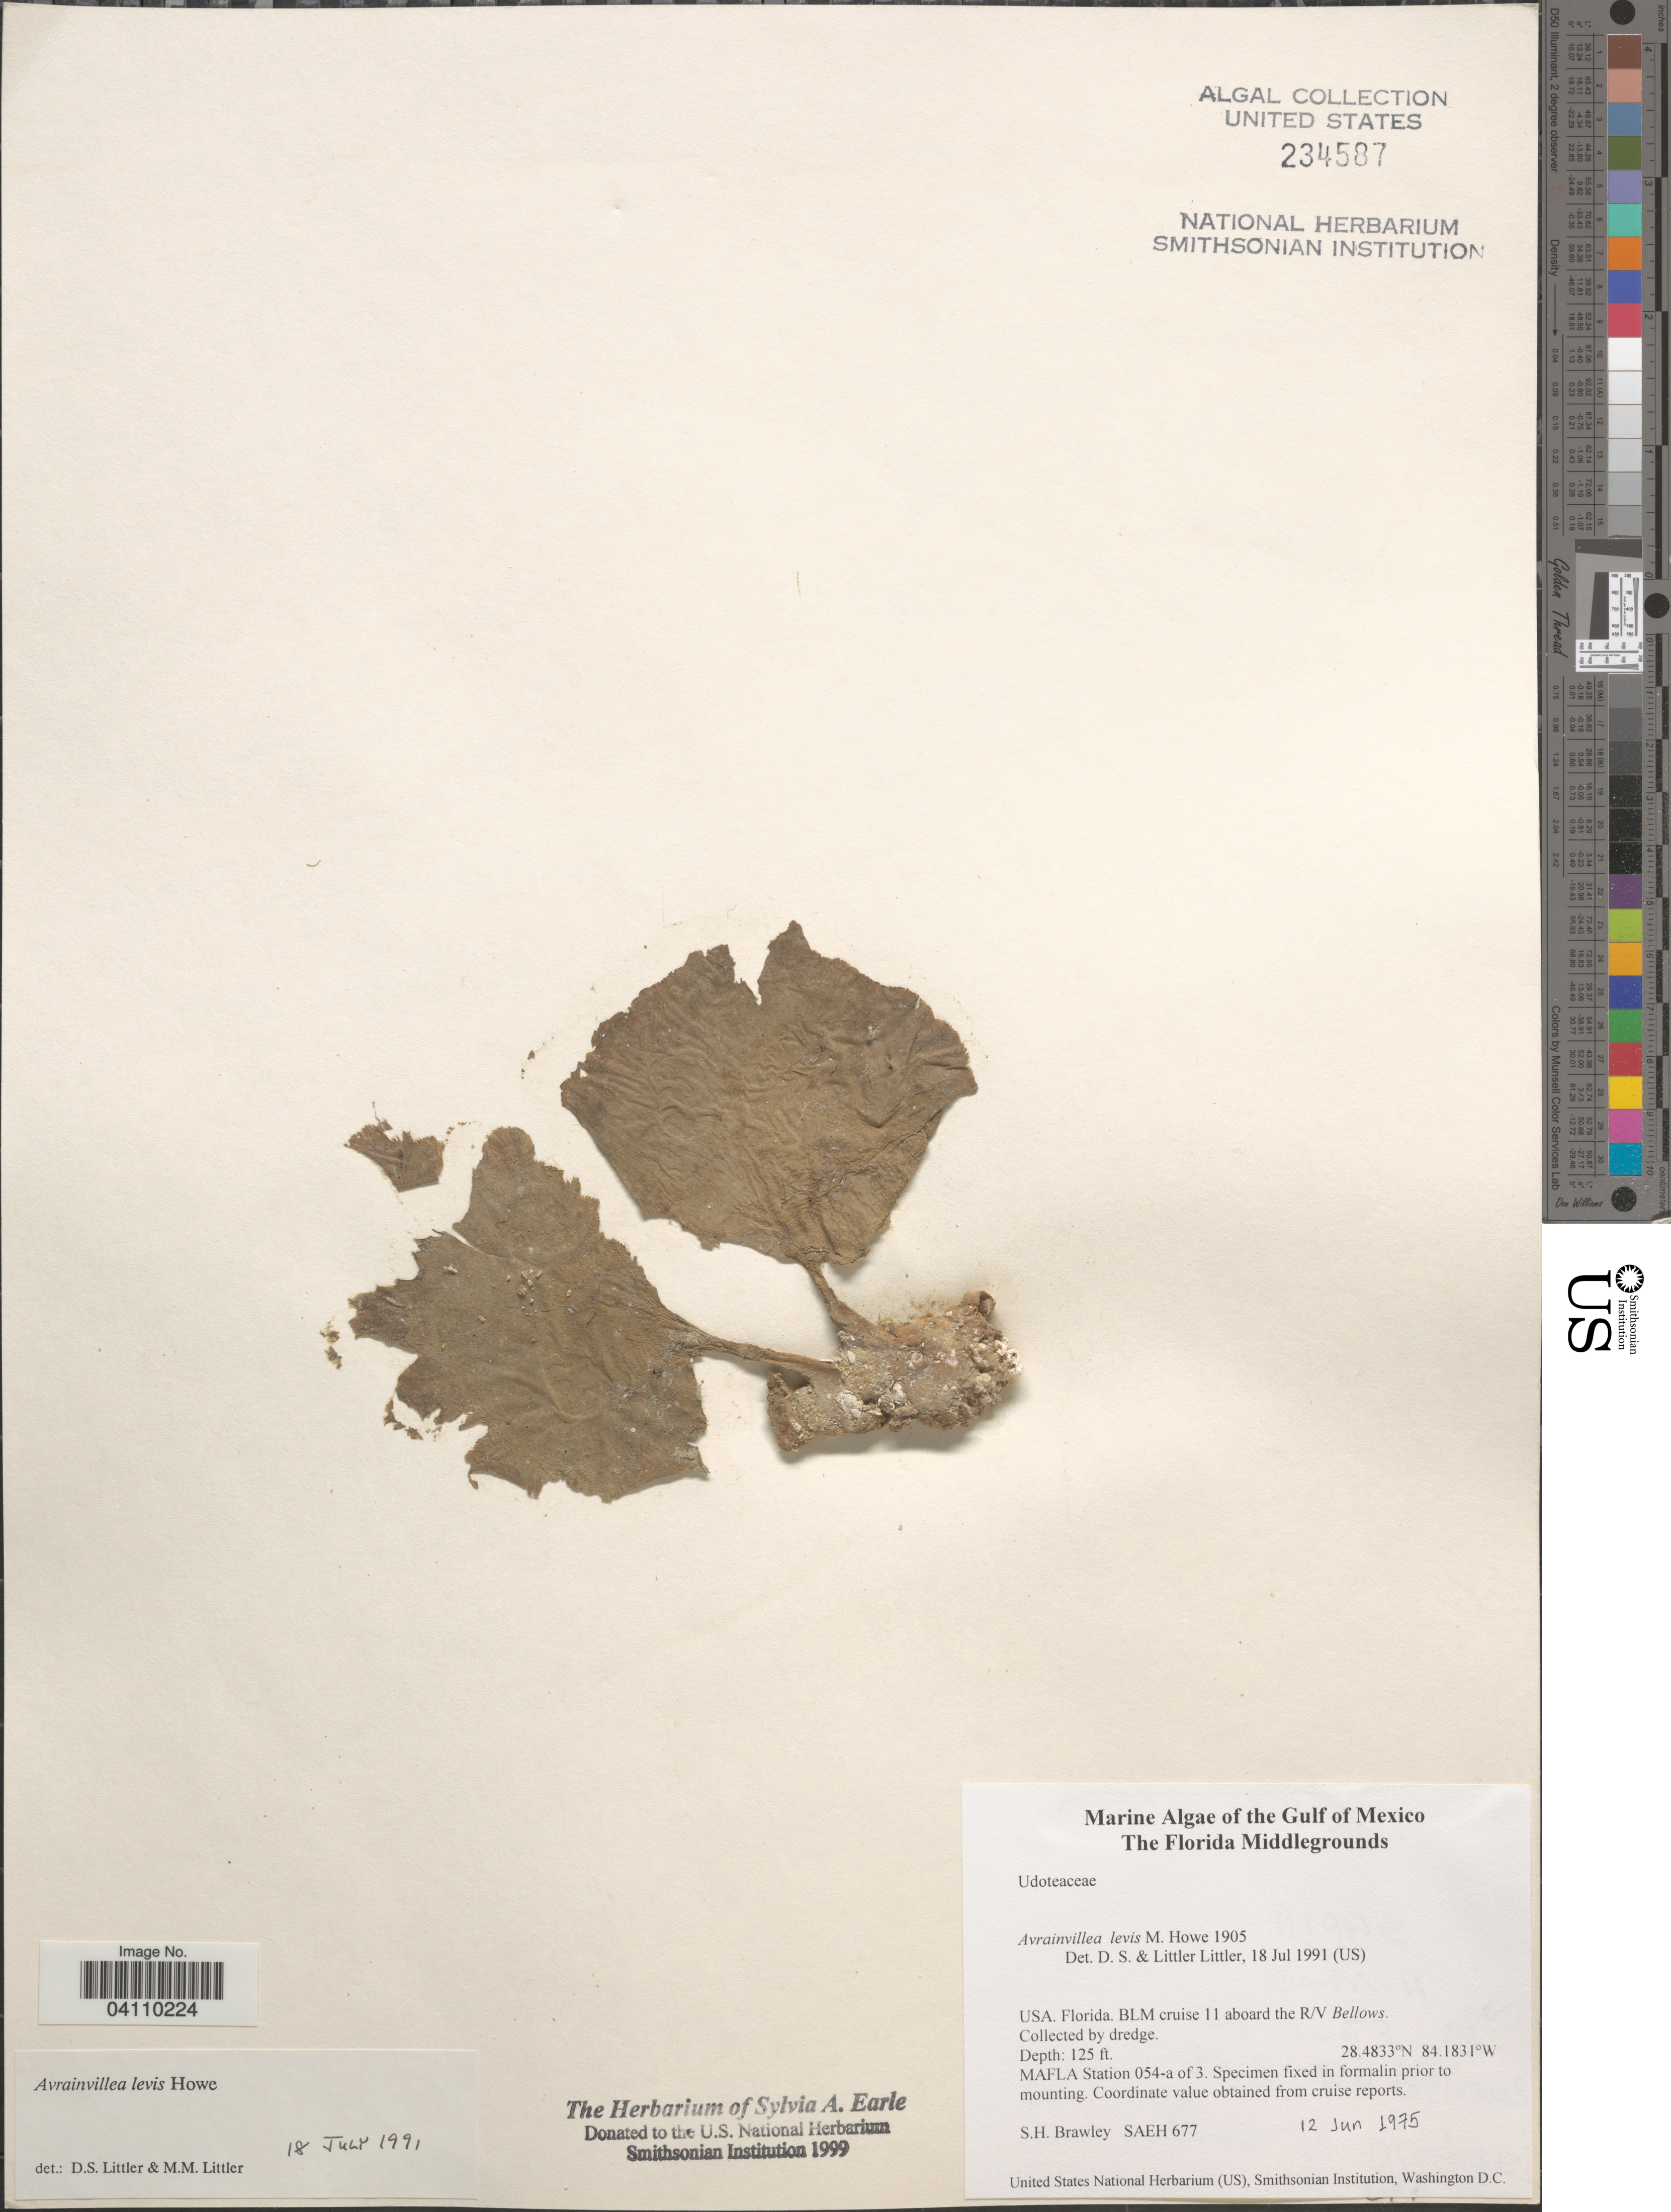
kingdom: Plantae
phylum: Chlorophyta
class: Ulvophyceae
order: Bryopsidales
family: Dichotomosiphonaceae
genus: Avrainvillea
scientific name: Avrainvillea levis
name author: M. Howe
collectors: S. Brawley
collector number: SAEH677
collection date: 1975-06-12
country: United States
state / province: Florida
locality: The Gulf of Mexico. The Florida Middlegrounds. BLM cruise 11 aboard the R/V Bellows. MAFLA Station 054-a of 3.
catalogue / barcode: US 234587